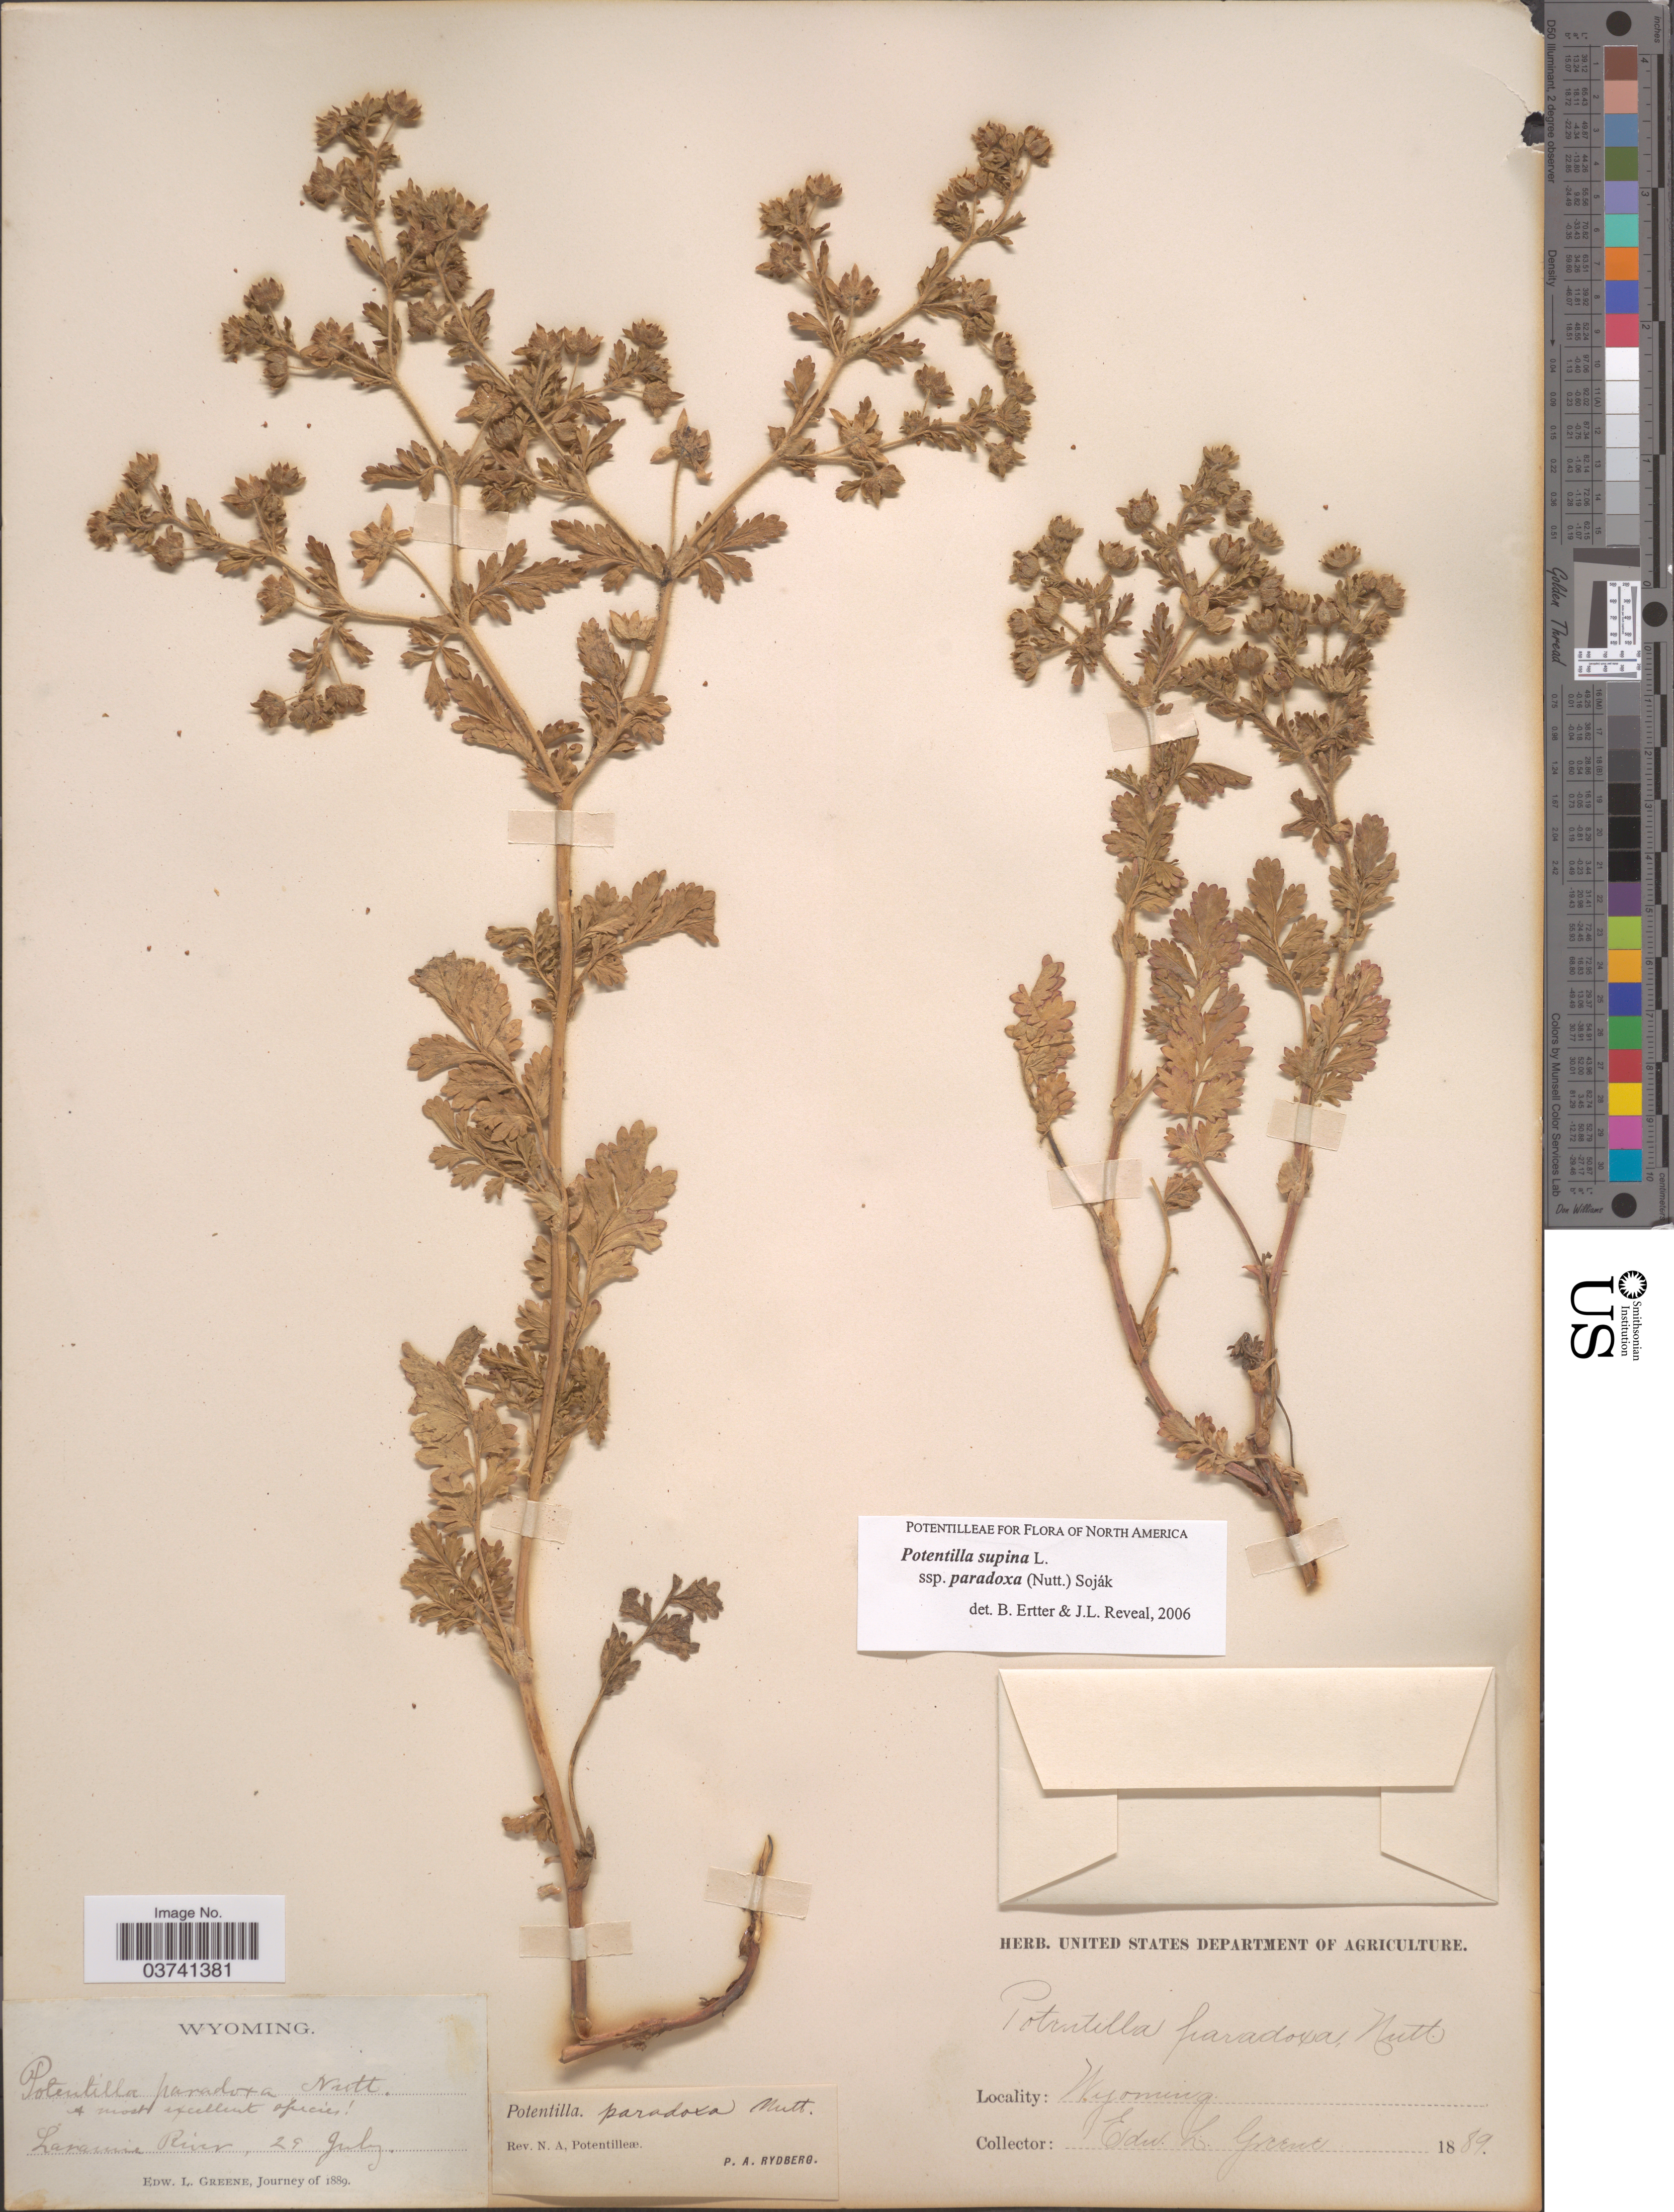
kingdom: Plantae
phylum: Tracheophyta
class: Magnoliopsida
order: Rosales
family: Rosaceae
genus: Potentilla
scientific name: Potentilla supina subsp. paradoxa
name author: (Nutt.) Soják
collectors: E. L. Greene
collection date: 1889-07-29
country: United States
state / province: Wyoming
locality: Laramie River.